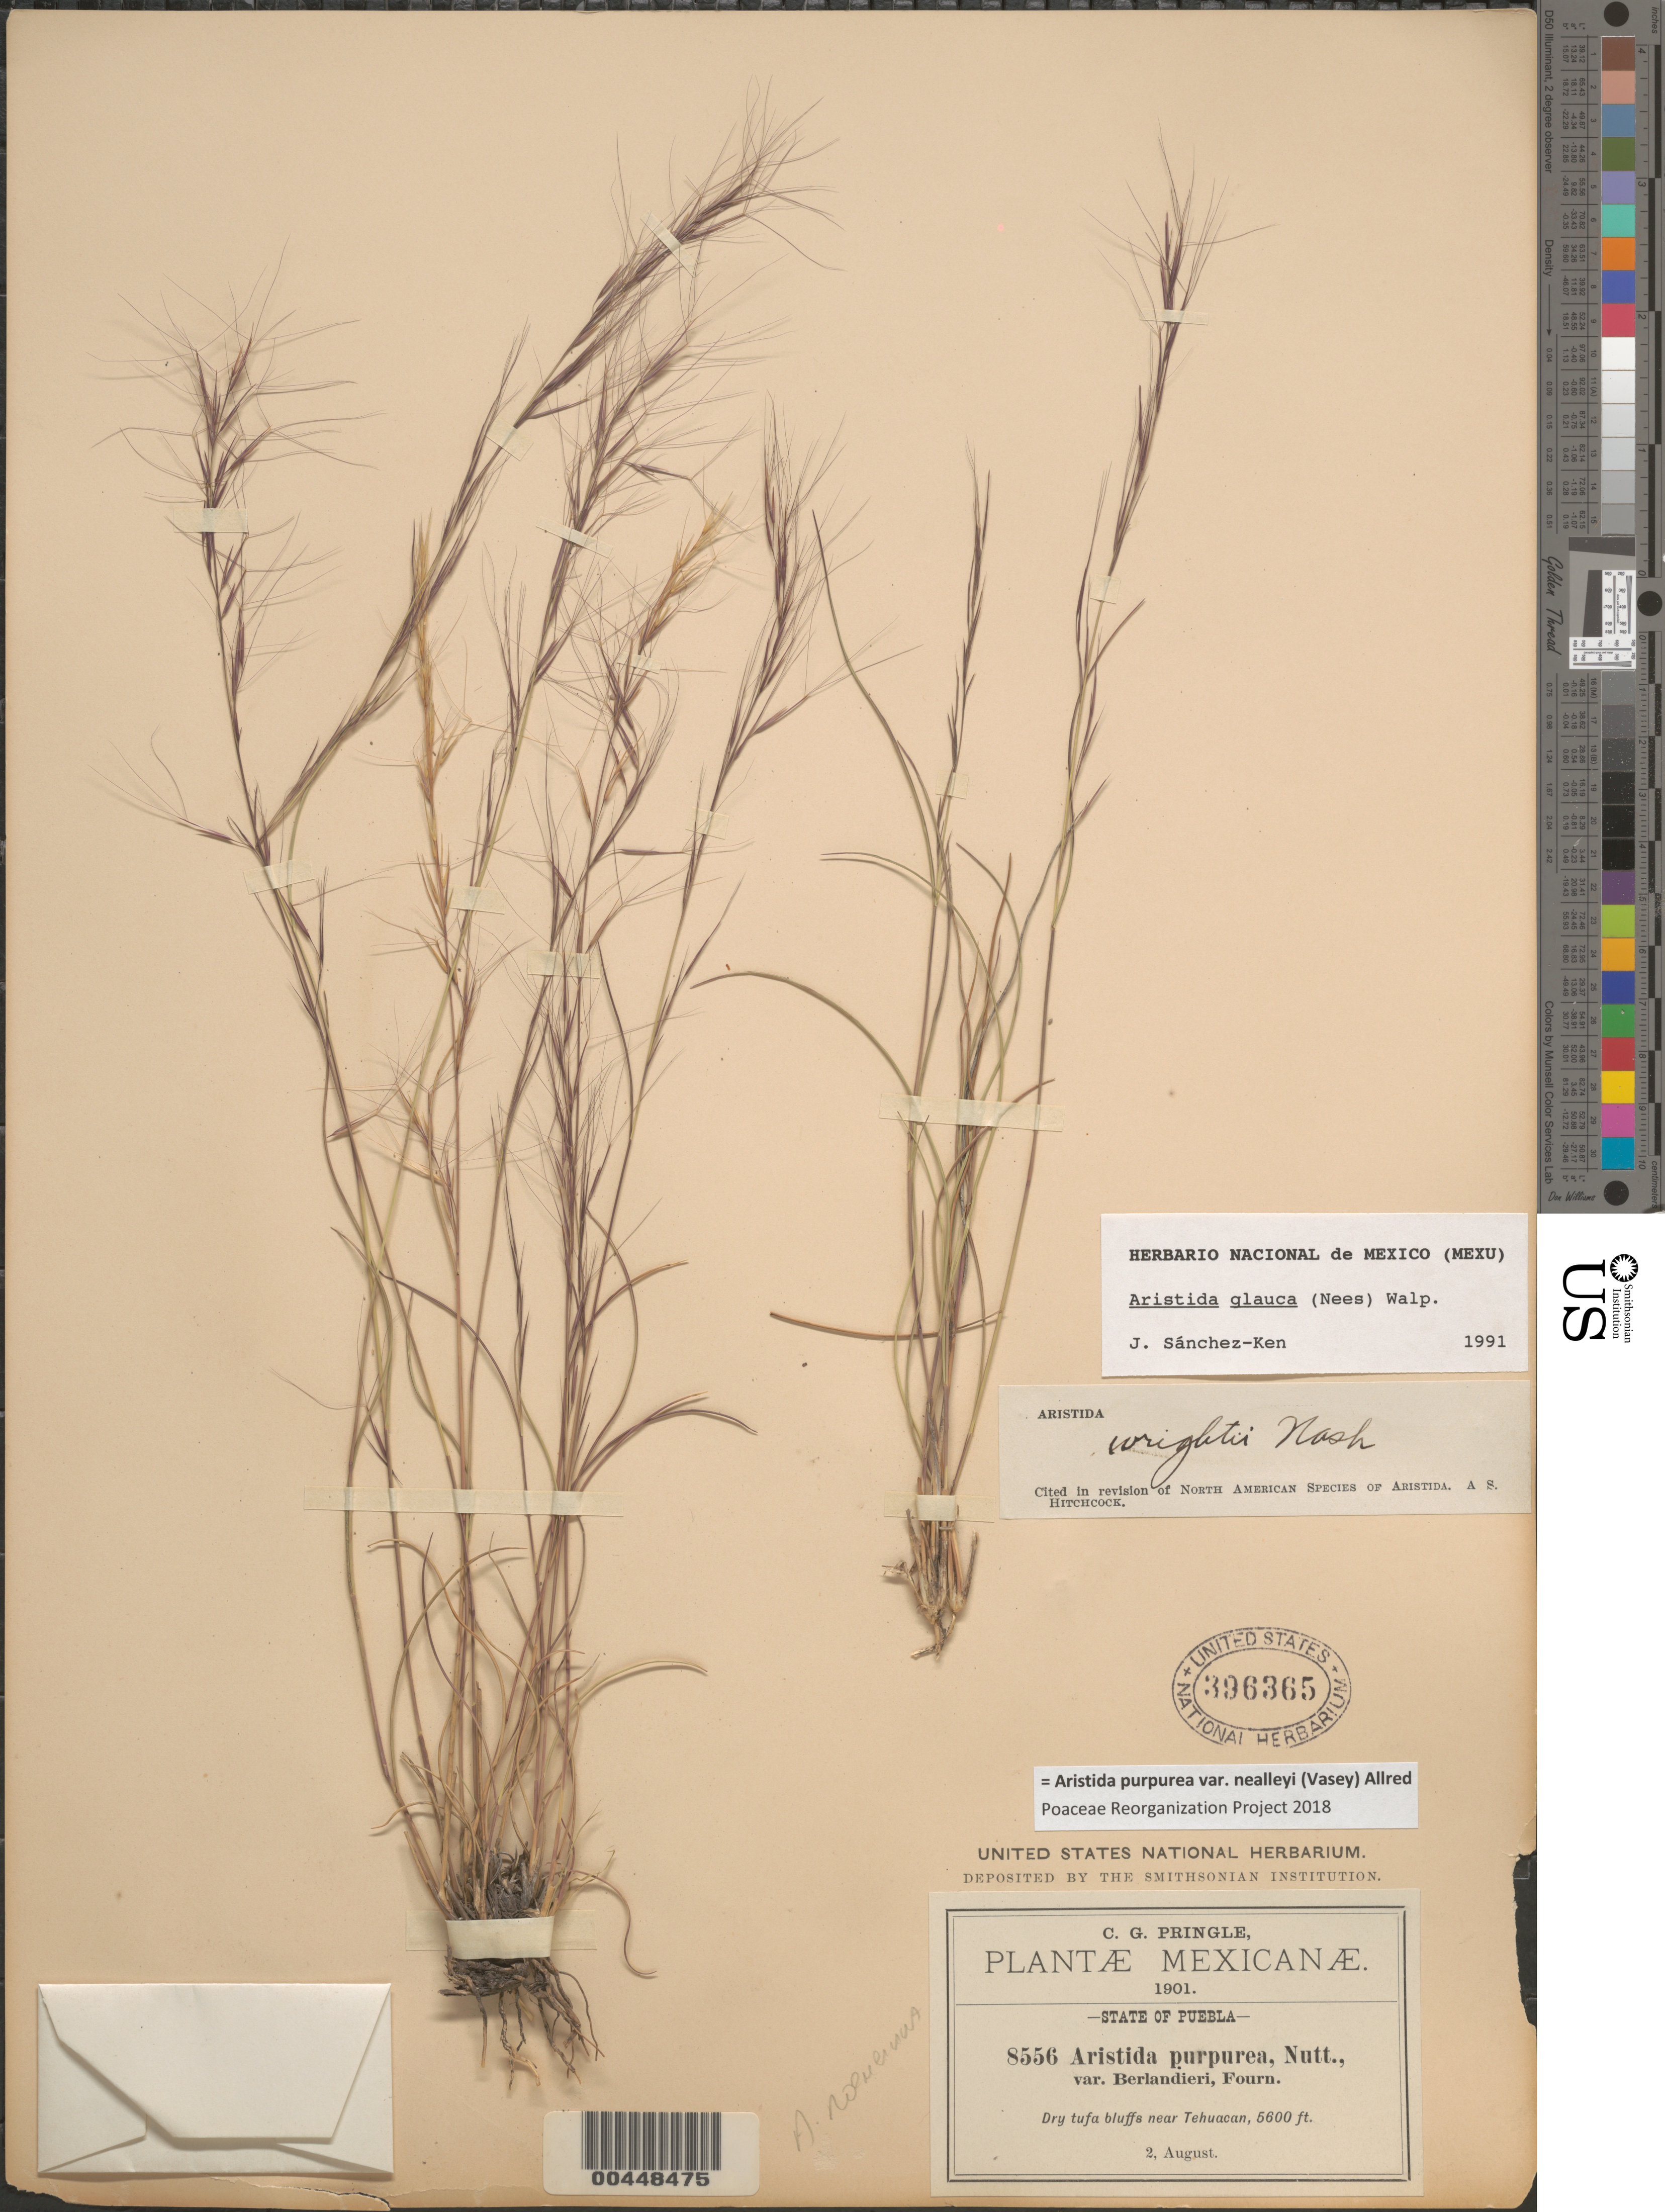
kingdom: Plantae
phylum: Tracheophyta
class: Liliopsida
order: Poales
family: Poaceae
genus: Aristida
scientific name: Aristida purpurea var. nealleyi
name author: (Vasey) Allred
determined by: Poaceae Reorganization Project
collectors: C. G. Pringle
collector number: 8556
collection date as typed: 2 Aug 1901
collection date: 1901-08-02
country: Mexico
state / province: Puebla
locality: Dry tufa bluffs near Tehuacan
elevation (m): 1707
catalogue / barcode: US 396365